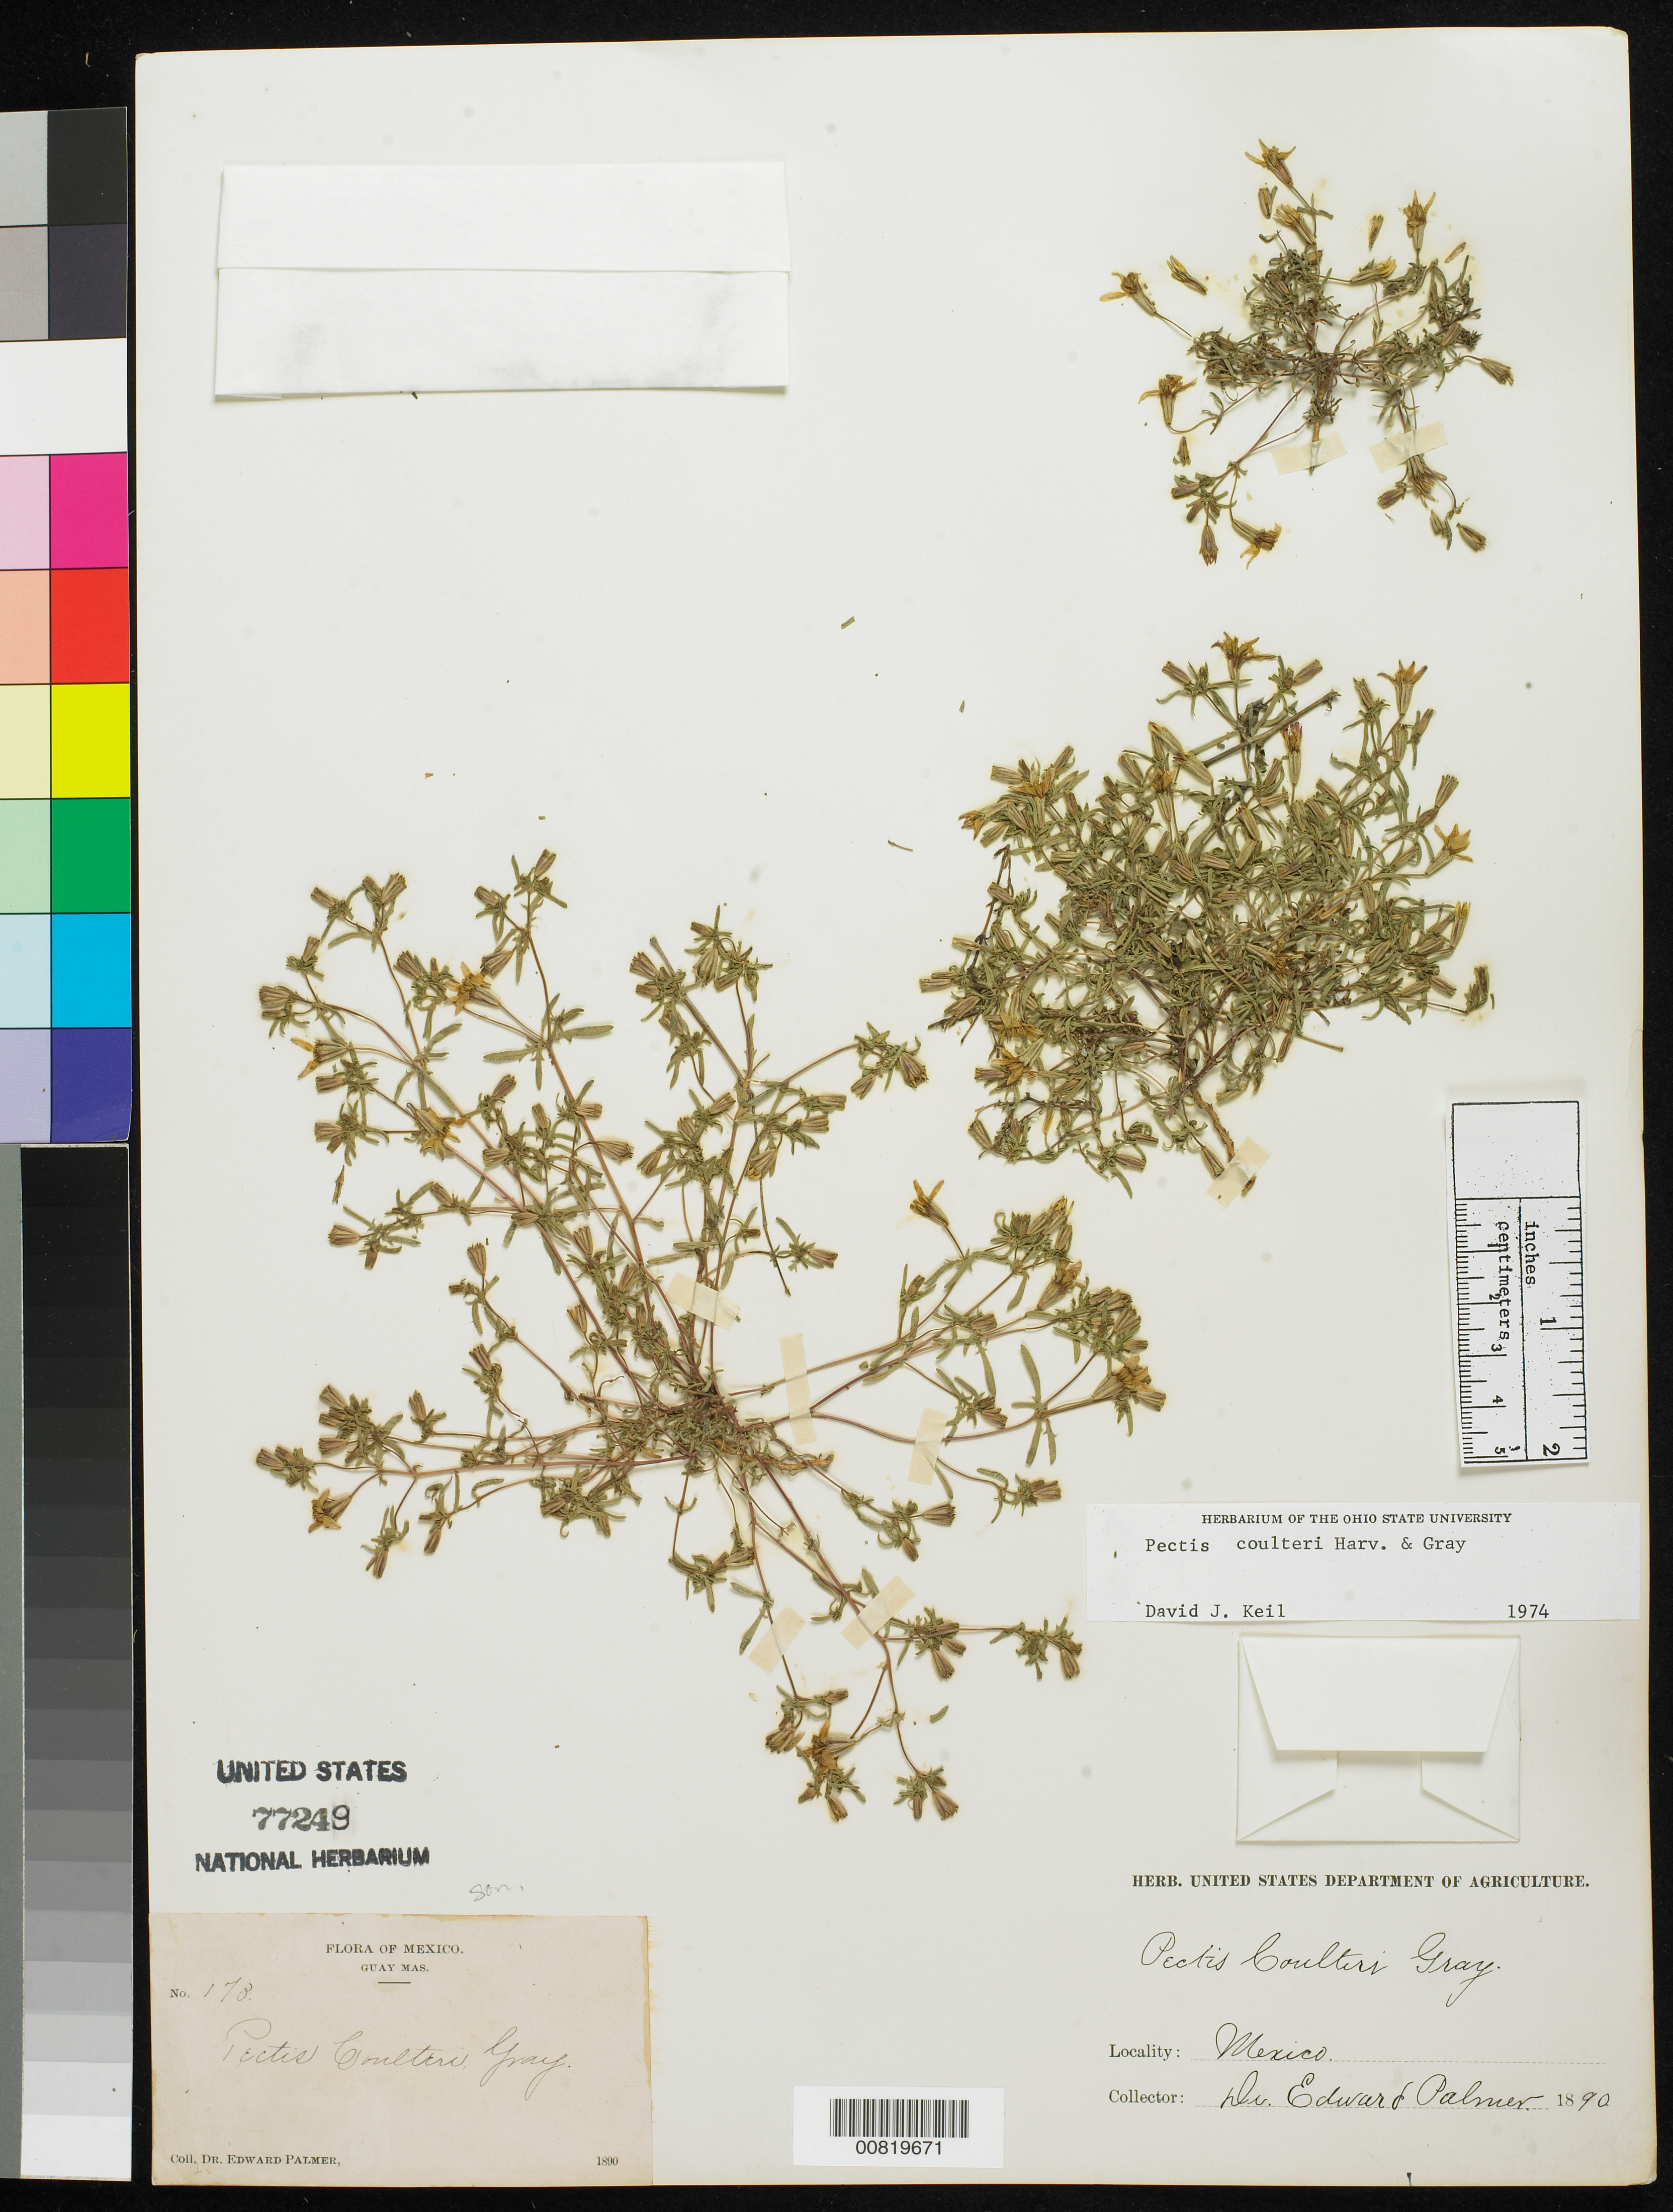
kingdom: Plantae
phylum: Tracheophyta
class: Magnoliopsida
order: Asterales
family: Asteraceae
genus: Pectis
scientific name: Pectis coulteri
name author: Harv. & A. Gray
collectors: E. Palmer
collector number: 173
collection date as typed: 1890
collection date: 1890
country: Mexico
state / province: Sonora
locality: Guaymas, Sonora.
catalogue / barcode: US 77249